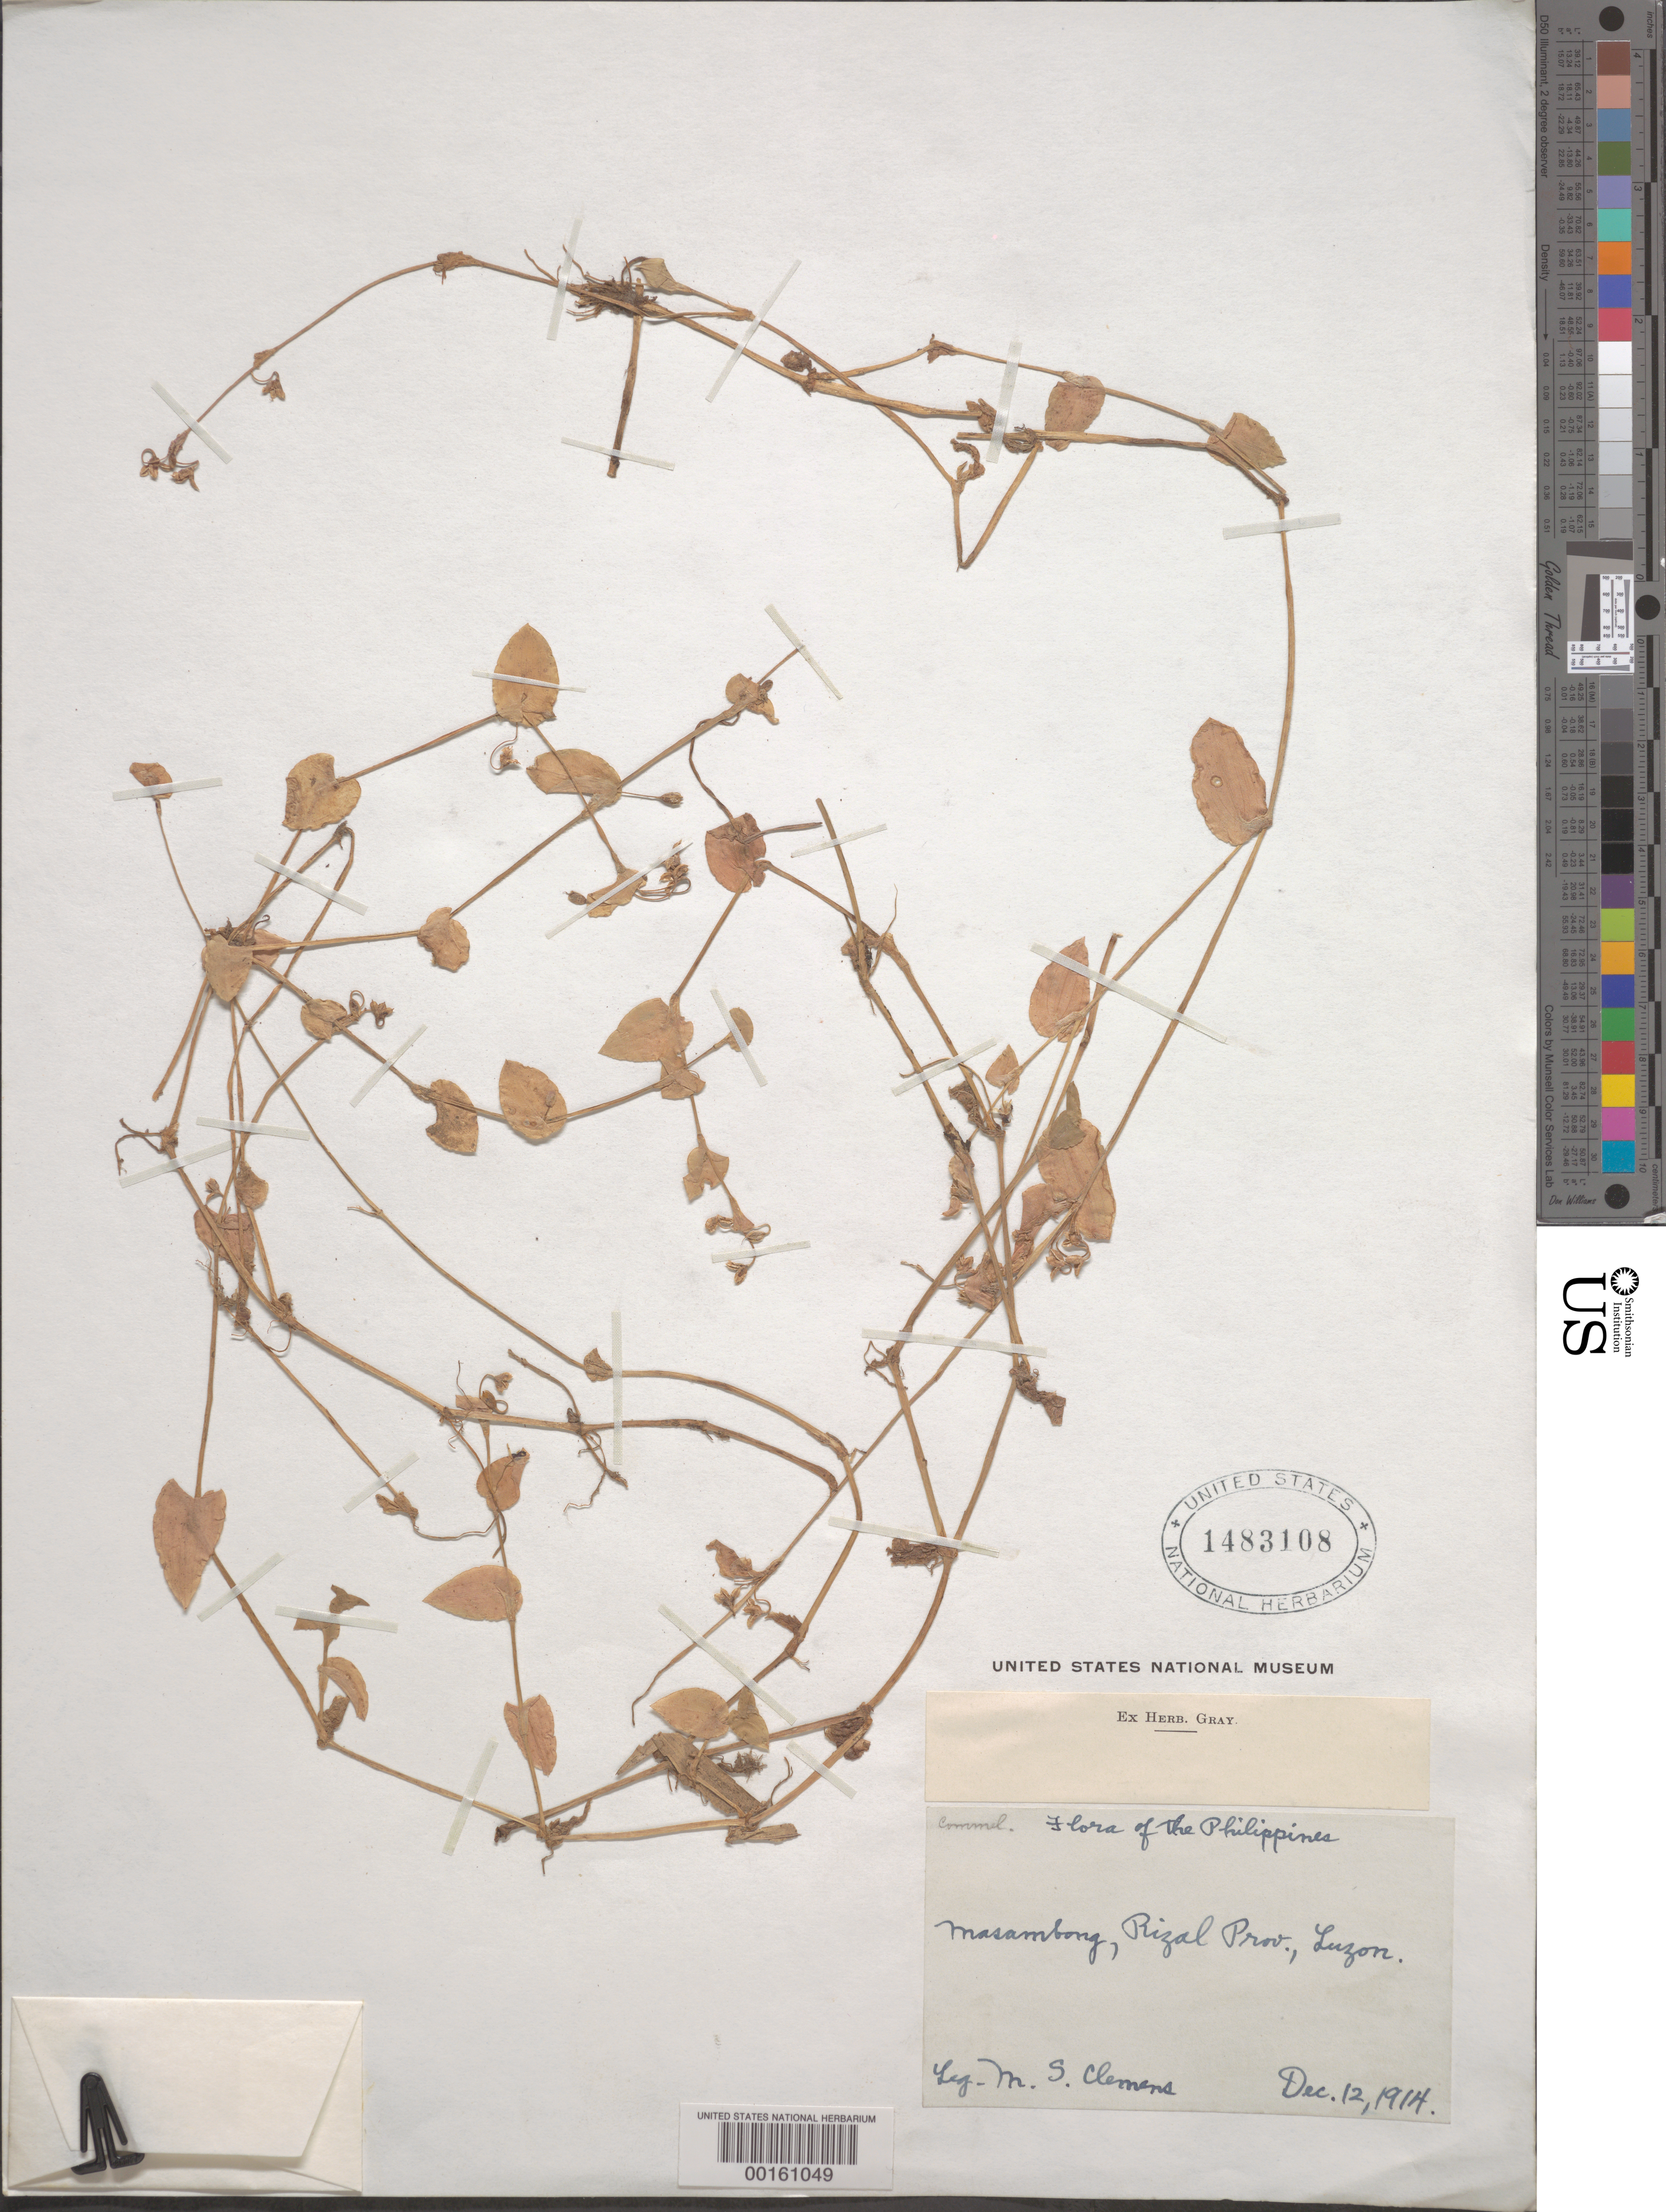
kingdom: Plantae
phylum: Tracheophyta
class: Liliopsida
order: Commelinales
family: Commelinaceae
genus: Murdannia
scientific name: Murdannia versicolor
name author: (Dalzell) G. Brückn.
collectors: M. S. Clemens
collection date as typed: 12 Dec 1914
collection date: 1914-12-12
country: Philippines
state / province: Calabarzon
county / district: Rizal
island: Luzon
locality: Masambong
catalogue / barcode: US 1483108